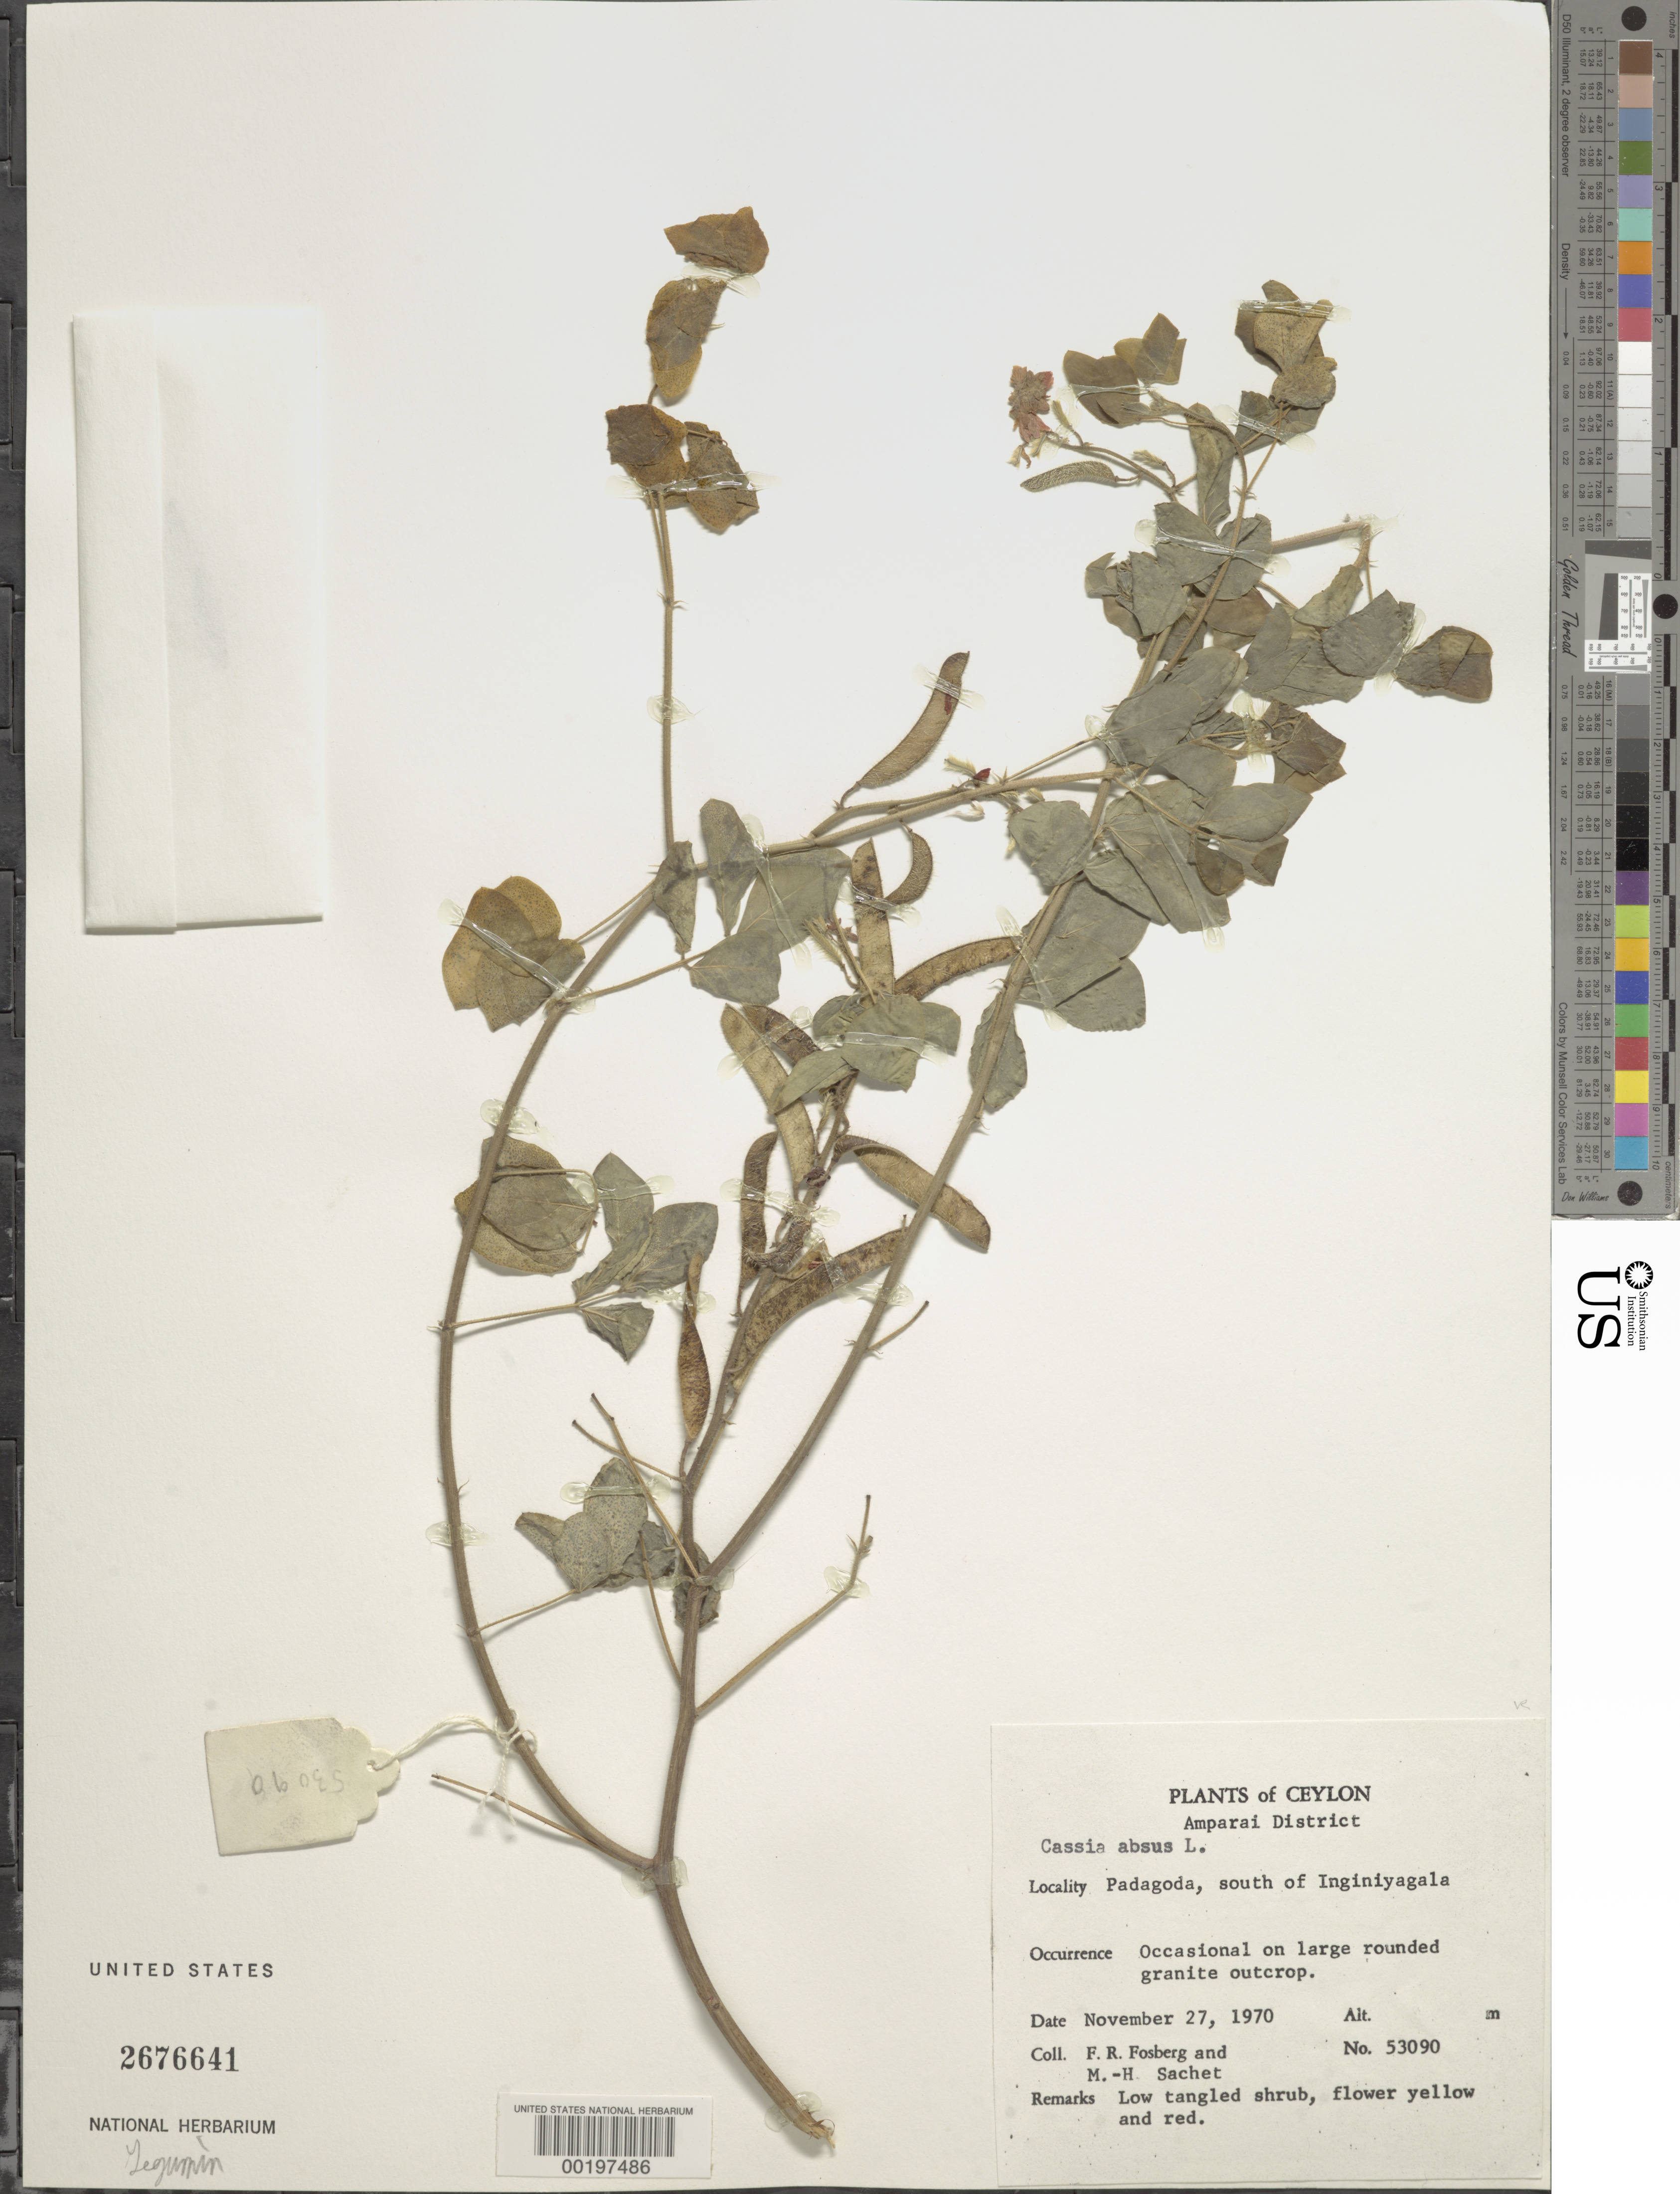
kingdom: Plantae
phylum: Tracheophyta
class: Magnoliopsida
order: Fabales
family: Fabaceae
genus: Chamaecrista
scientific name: Chamaecrista absus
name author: (L.) H.S. Irwin & Barneby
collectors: F. R. Fosberg & M.-H. Sachet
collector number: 53090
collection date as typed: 27 Nov 1970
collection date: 1970-11-27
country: Sri Lanka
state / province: Eastern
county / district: Amparai Dist.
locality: Padagoda, s of inginiyagala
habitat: On large rounded granite outcrope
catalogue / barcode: US 2676641